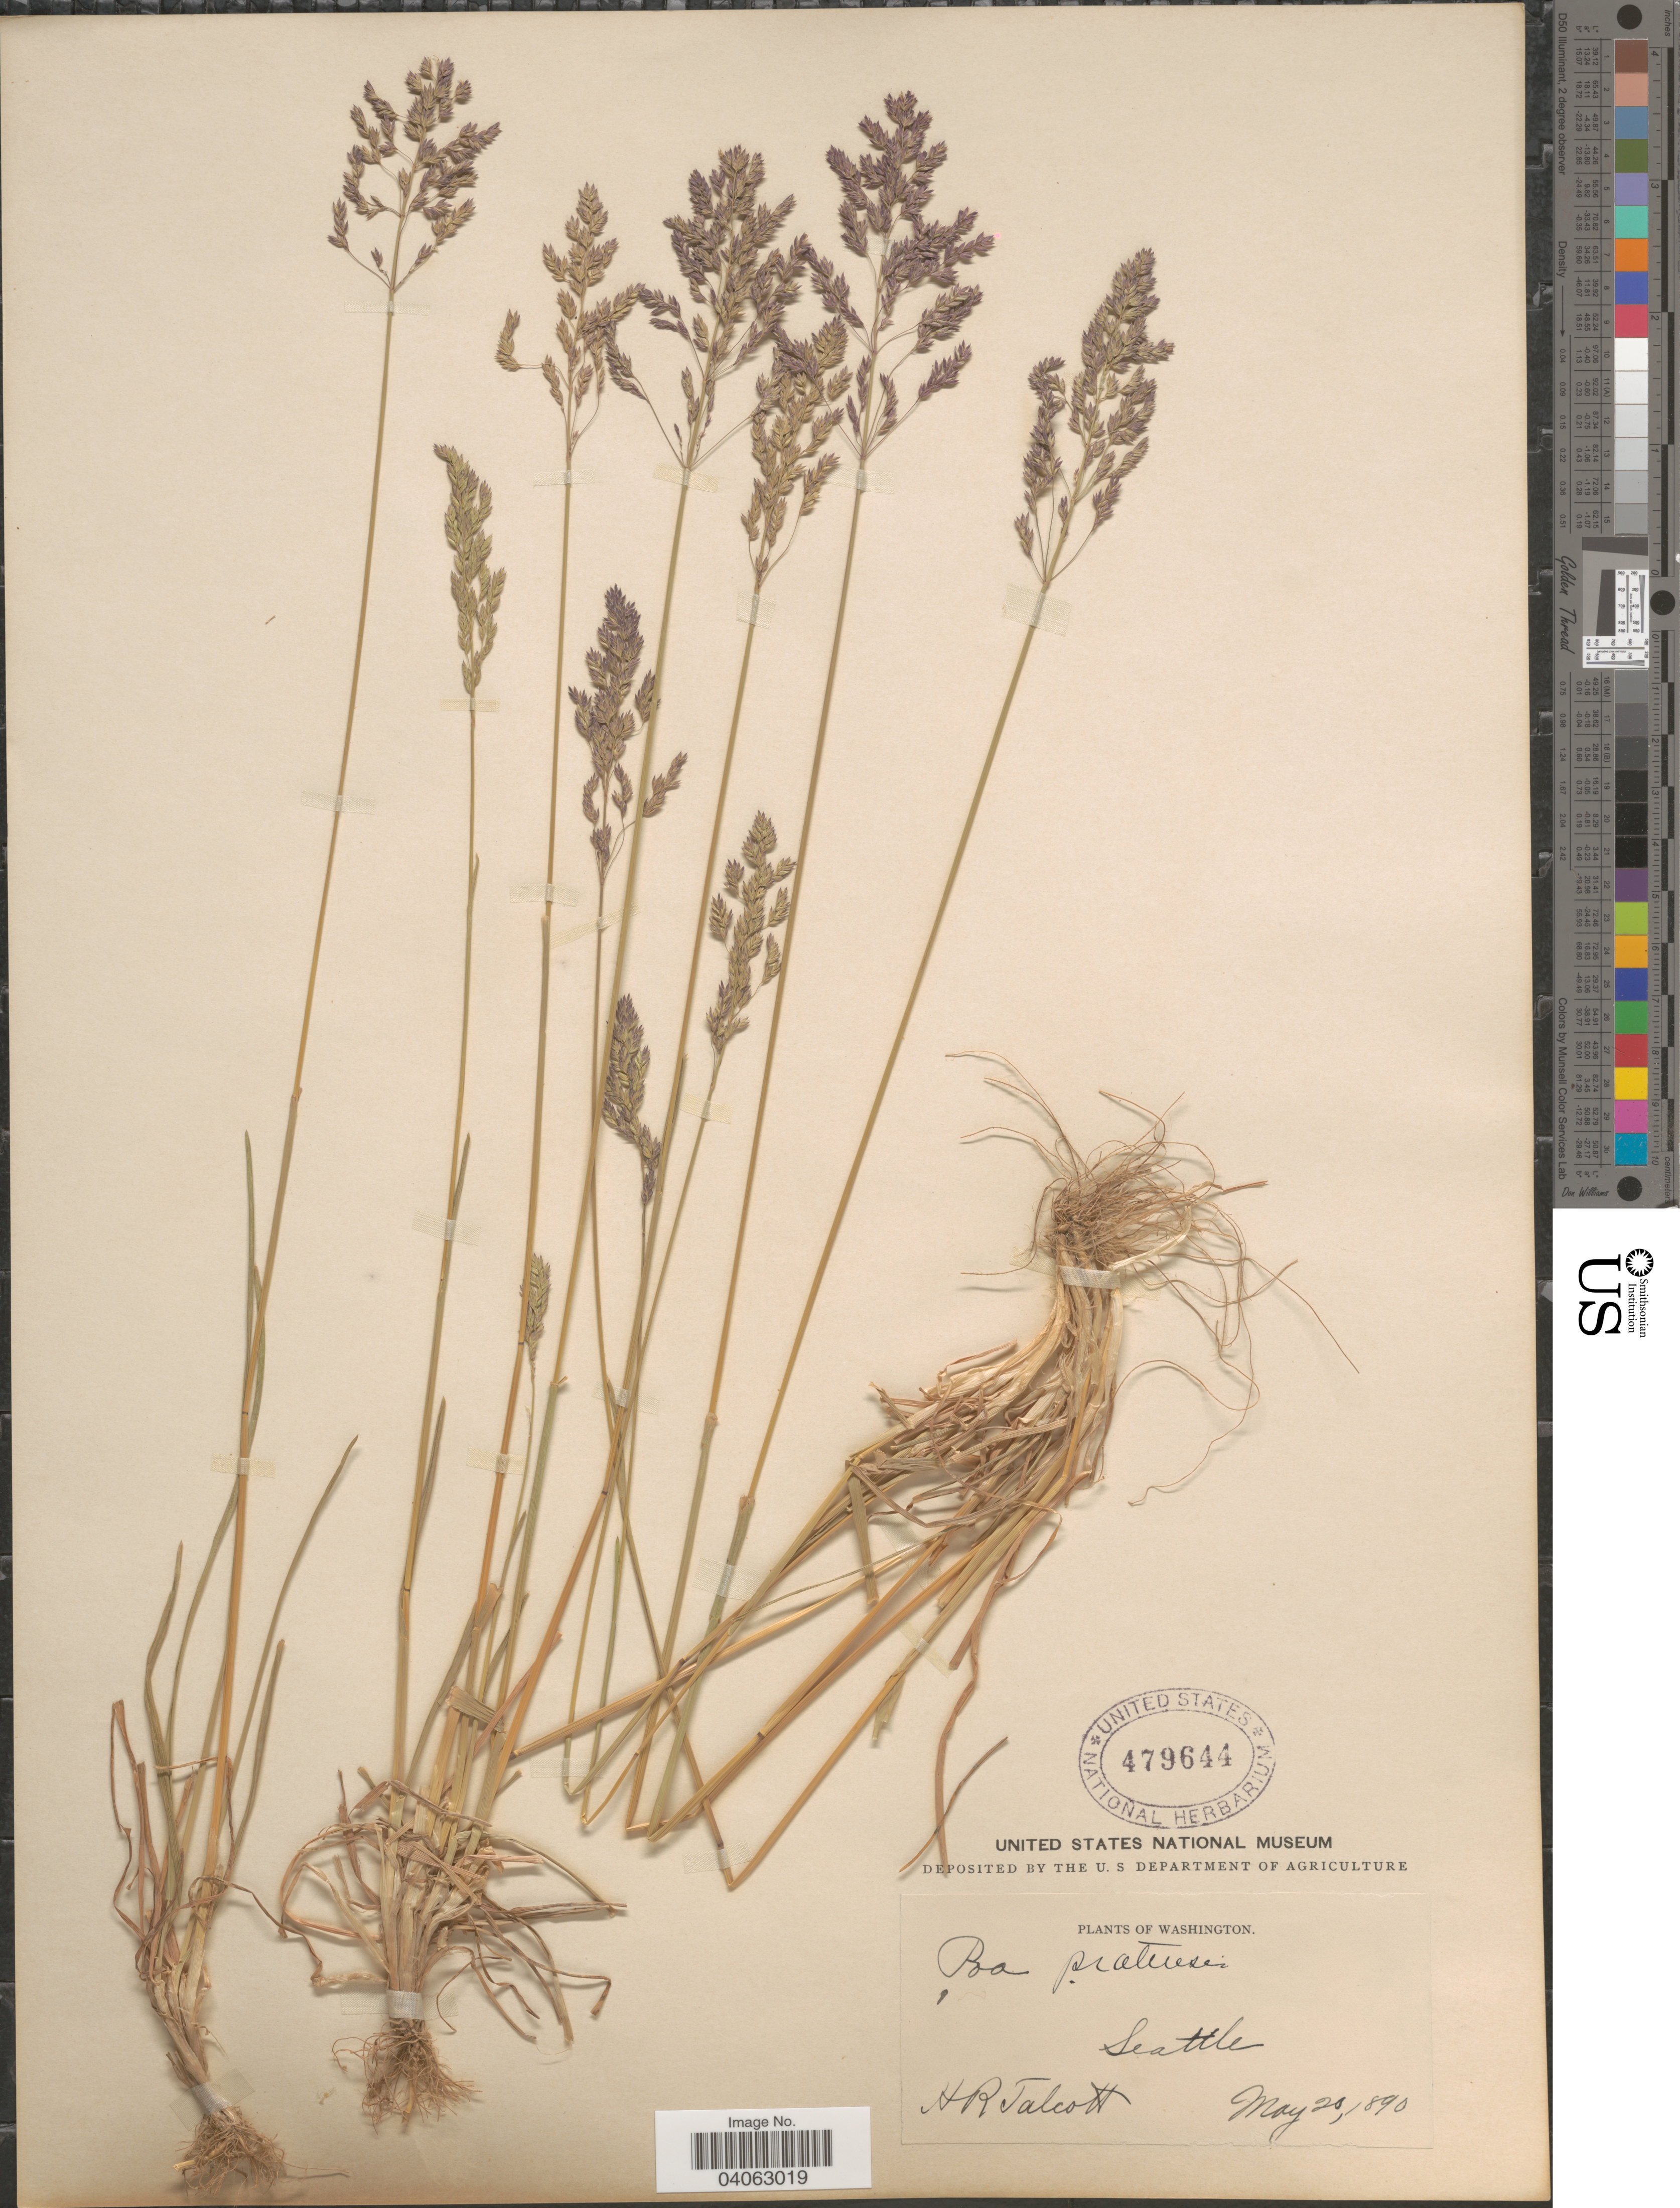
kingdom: Plantae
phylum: Tracheophyta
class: Liliopsida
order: Poales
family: Poaceae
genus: Poa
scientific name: Poa pratensis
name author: L.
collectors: H. Jalcott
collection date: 1890-05-20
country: United States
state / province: Washington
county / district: King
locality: Seattle.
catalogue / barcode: US 479644